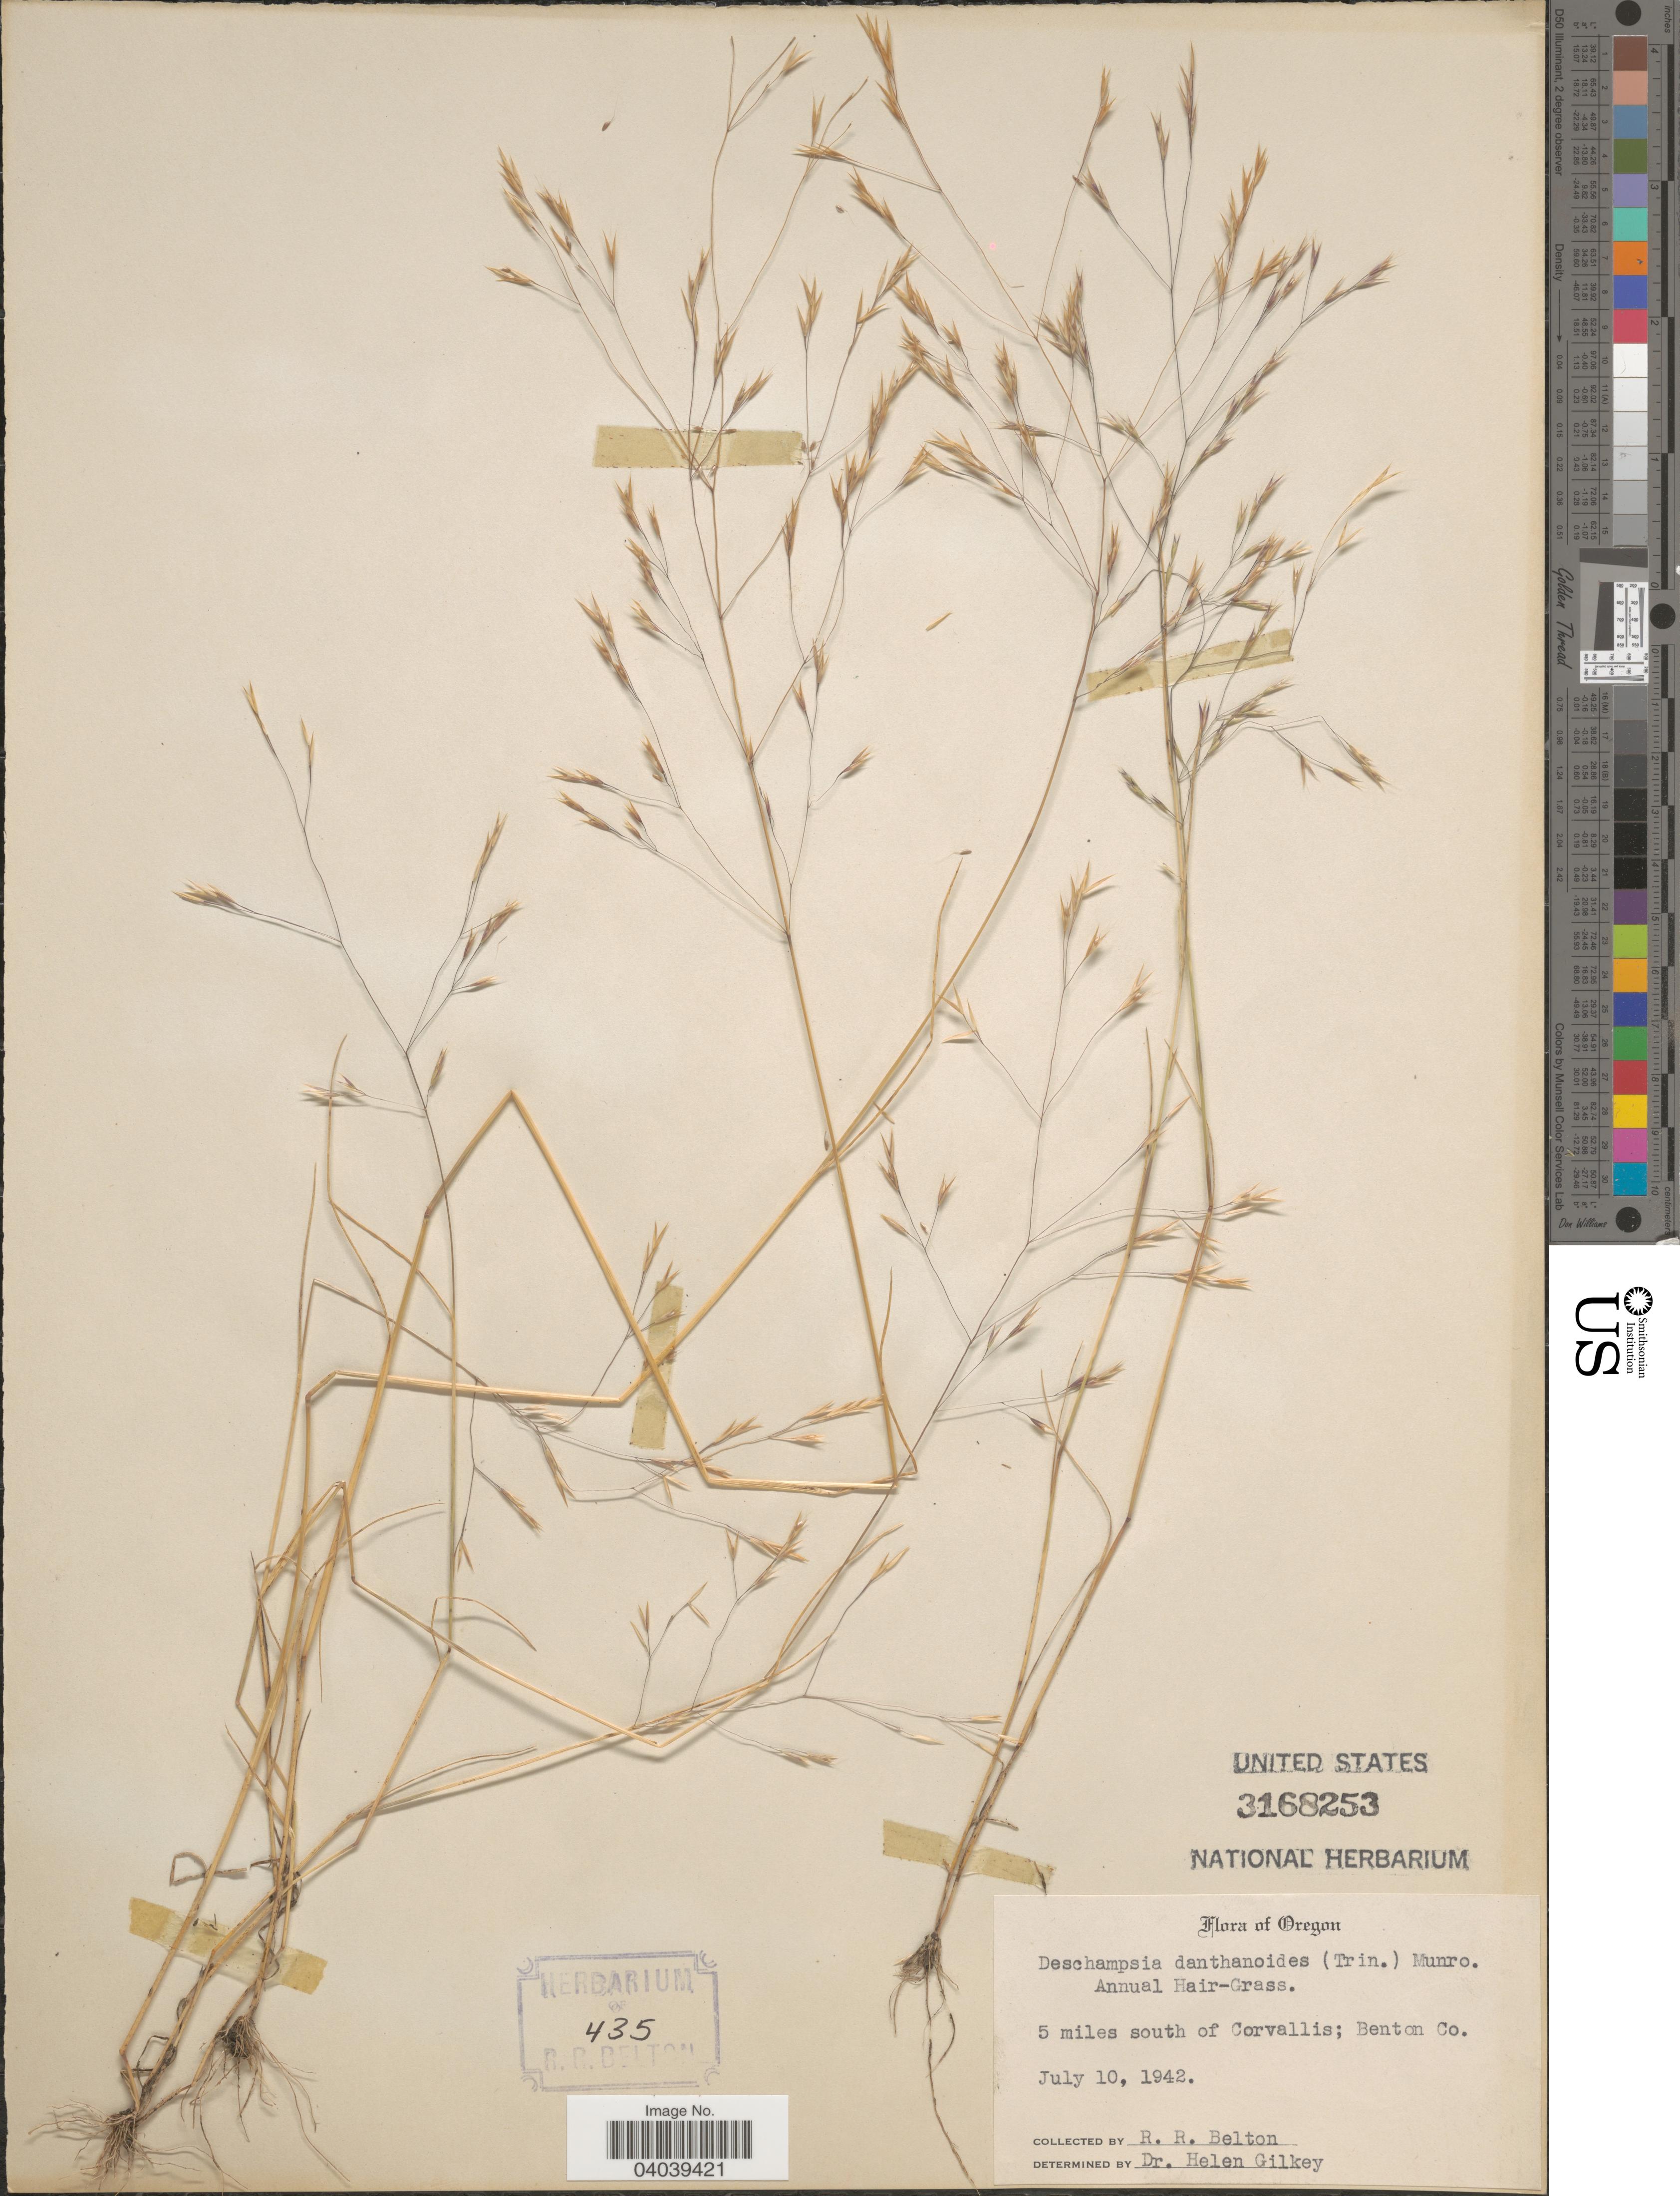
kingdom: Plantae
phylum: Tracheophyta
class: Liliopsida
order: Poales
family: Poaceae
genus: Deschampsia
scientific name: Deschampsia danthonioides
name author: (Trin.) Munro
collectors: R. Belton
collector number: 2154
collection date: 1942-07-10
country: United States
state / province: Oregon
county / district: Benton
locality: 5 miles south of Corvallis; Benton Co.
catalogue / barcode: US 3168253